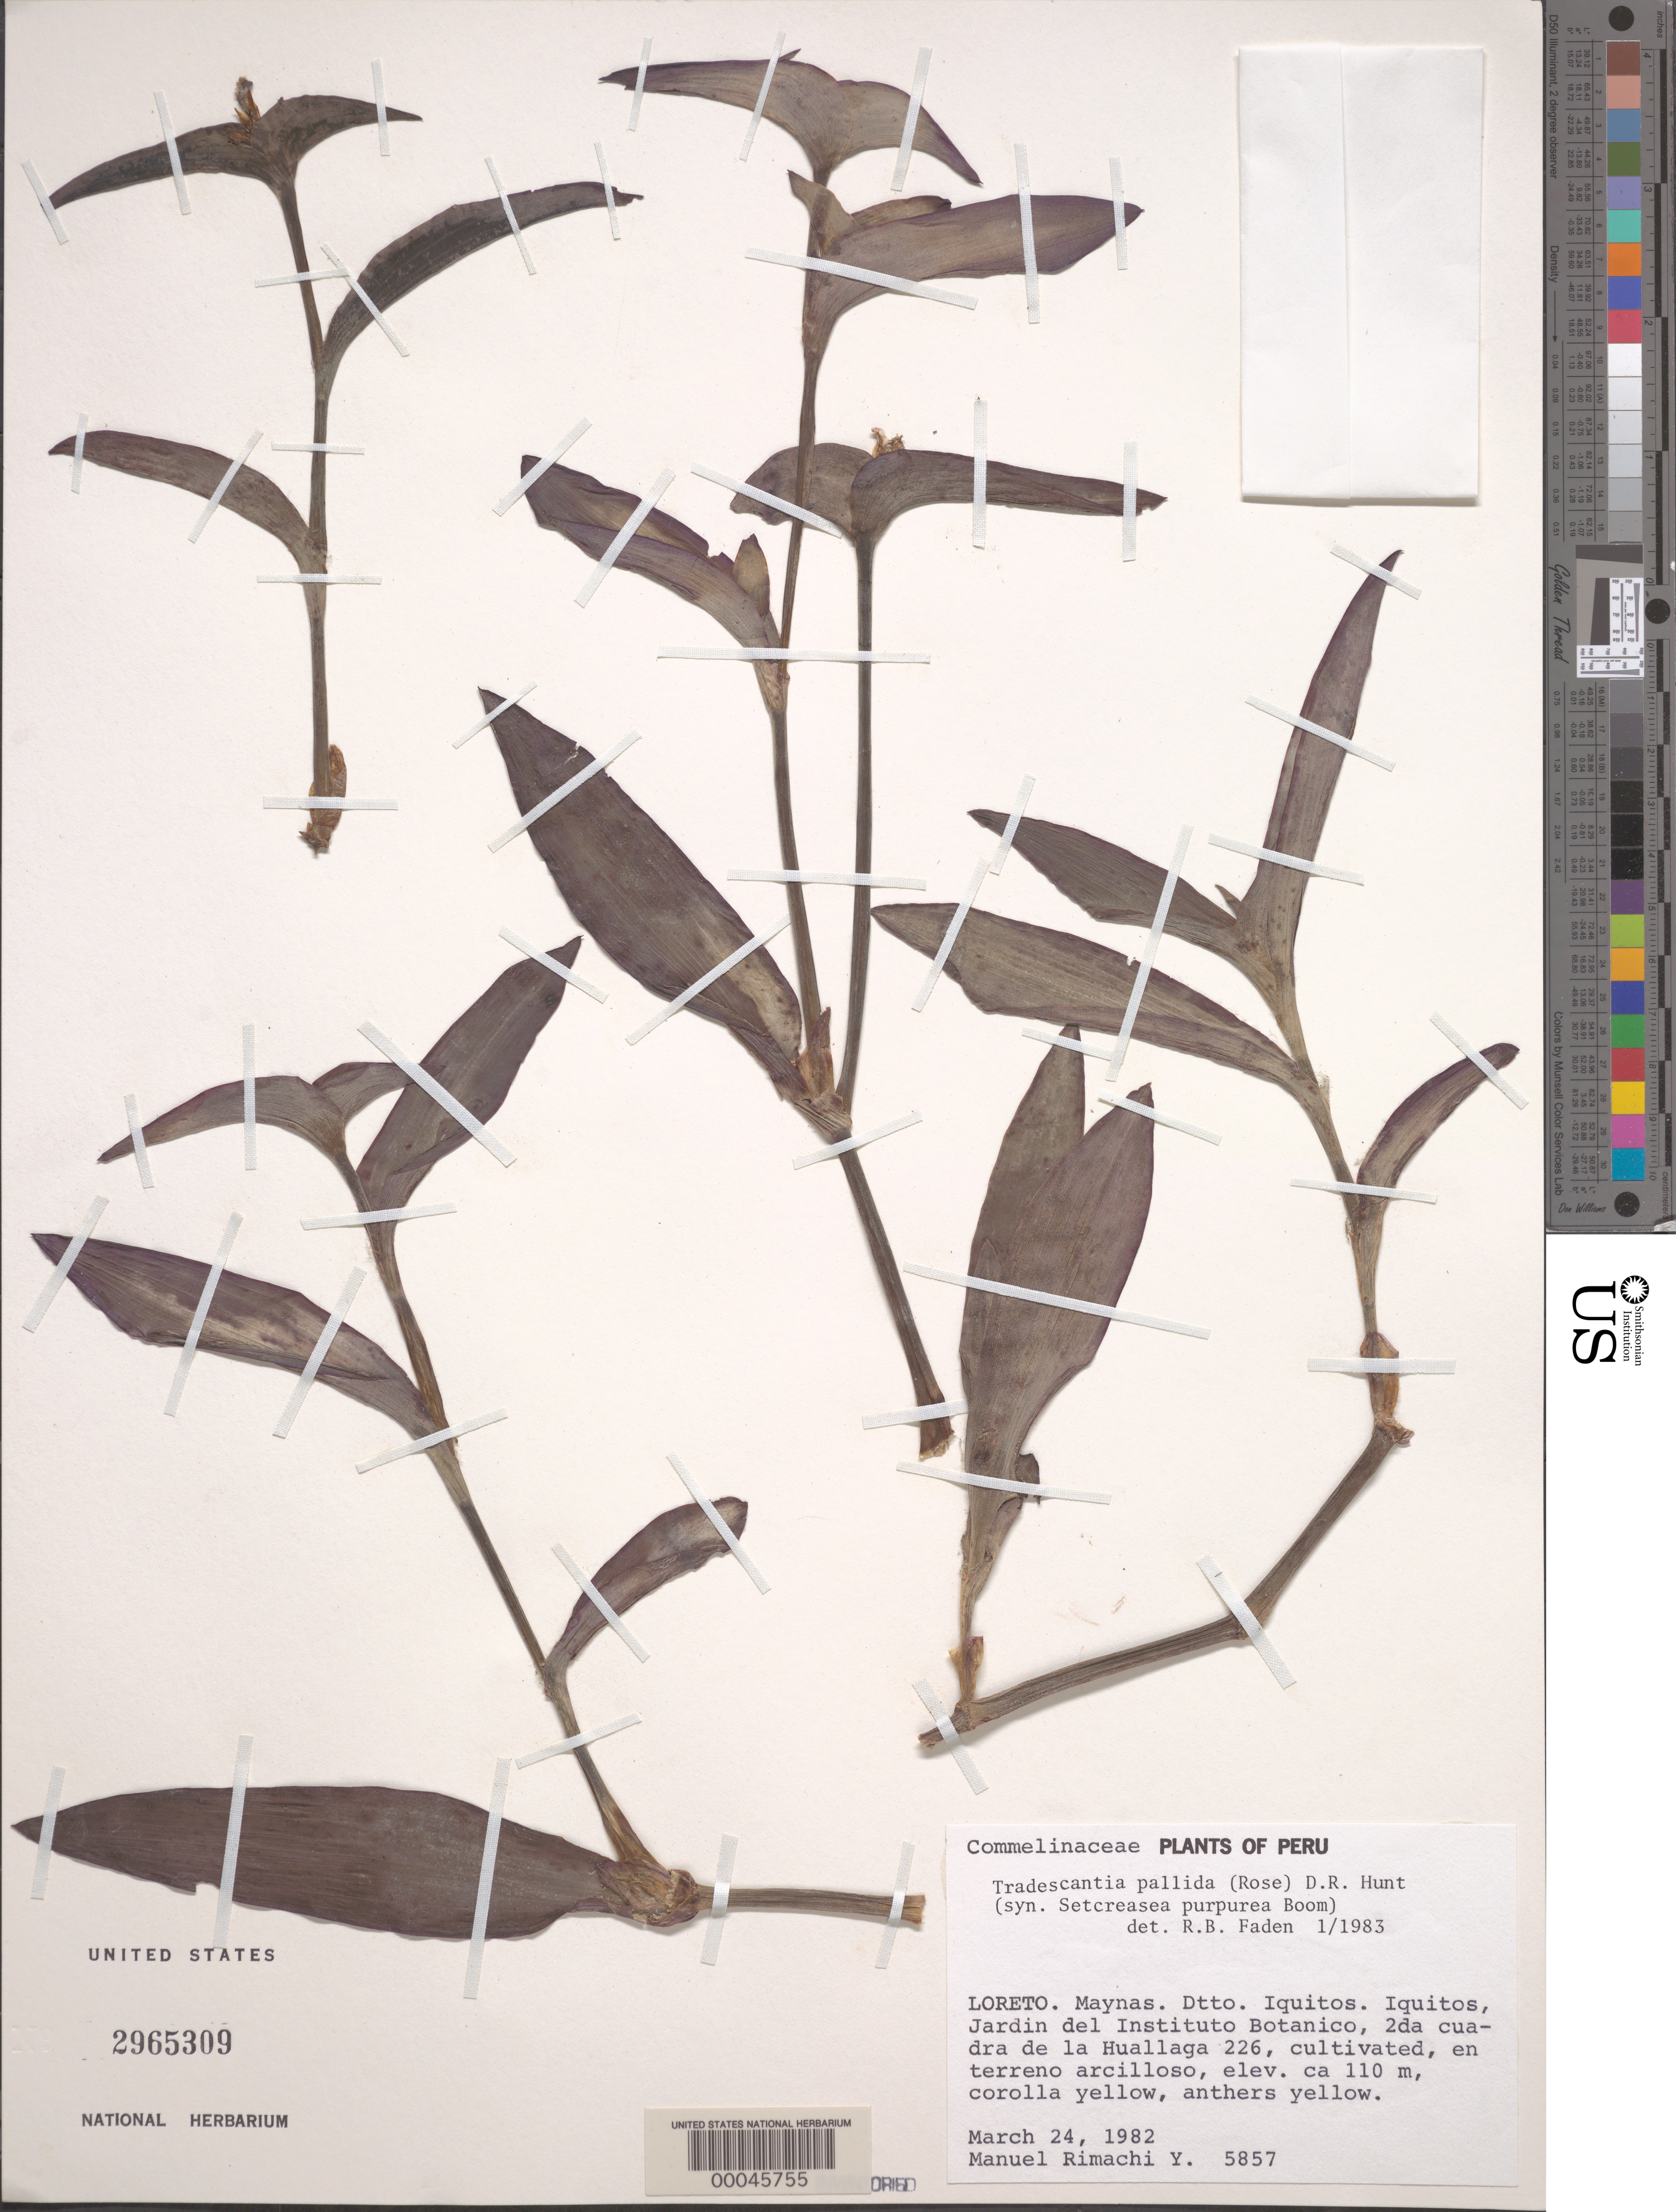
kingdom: Plantae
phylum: Tracheophyta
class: Liliopsida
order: Commelinales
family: Commelinaceae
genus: Tradescantia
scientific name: Tradescantia pallida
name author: (Rose) D.R. Hunt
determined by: Faden, Robert B., (US), Smithsonian Institution - National Museum of Natural History (UNITED STATES)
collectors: M. Rimachi Y.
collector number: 5857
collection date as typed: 24 Mar 1982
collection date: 1982-03-24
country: Peru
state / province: Loreto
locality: Iquitos, jardin del instituto botanico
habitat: Sandy soil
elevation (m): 110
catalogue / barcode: US 2965309